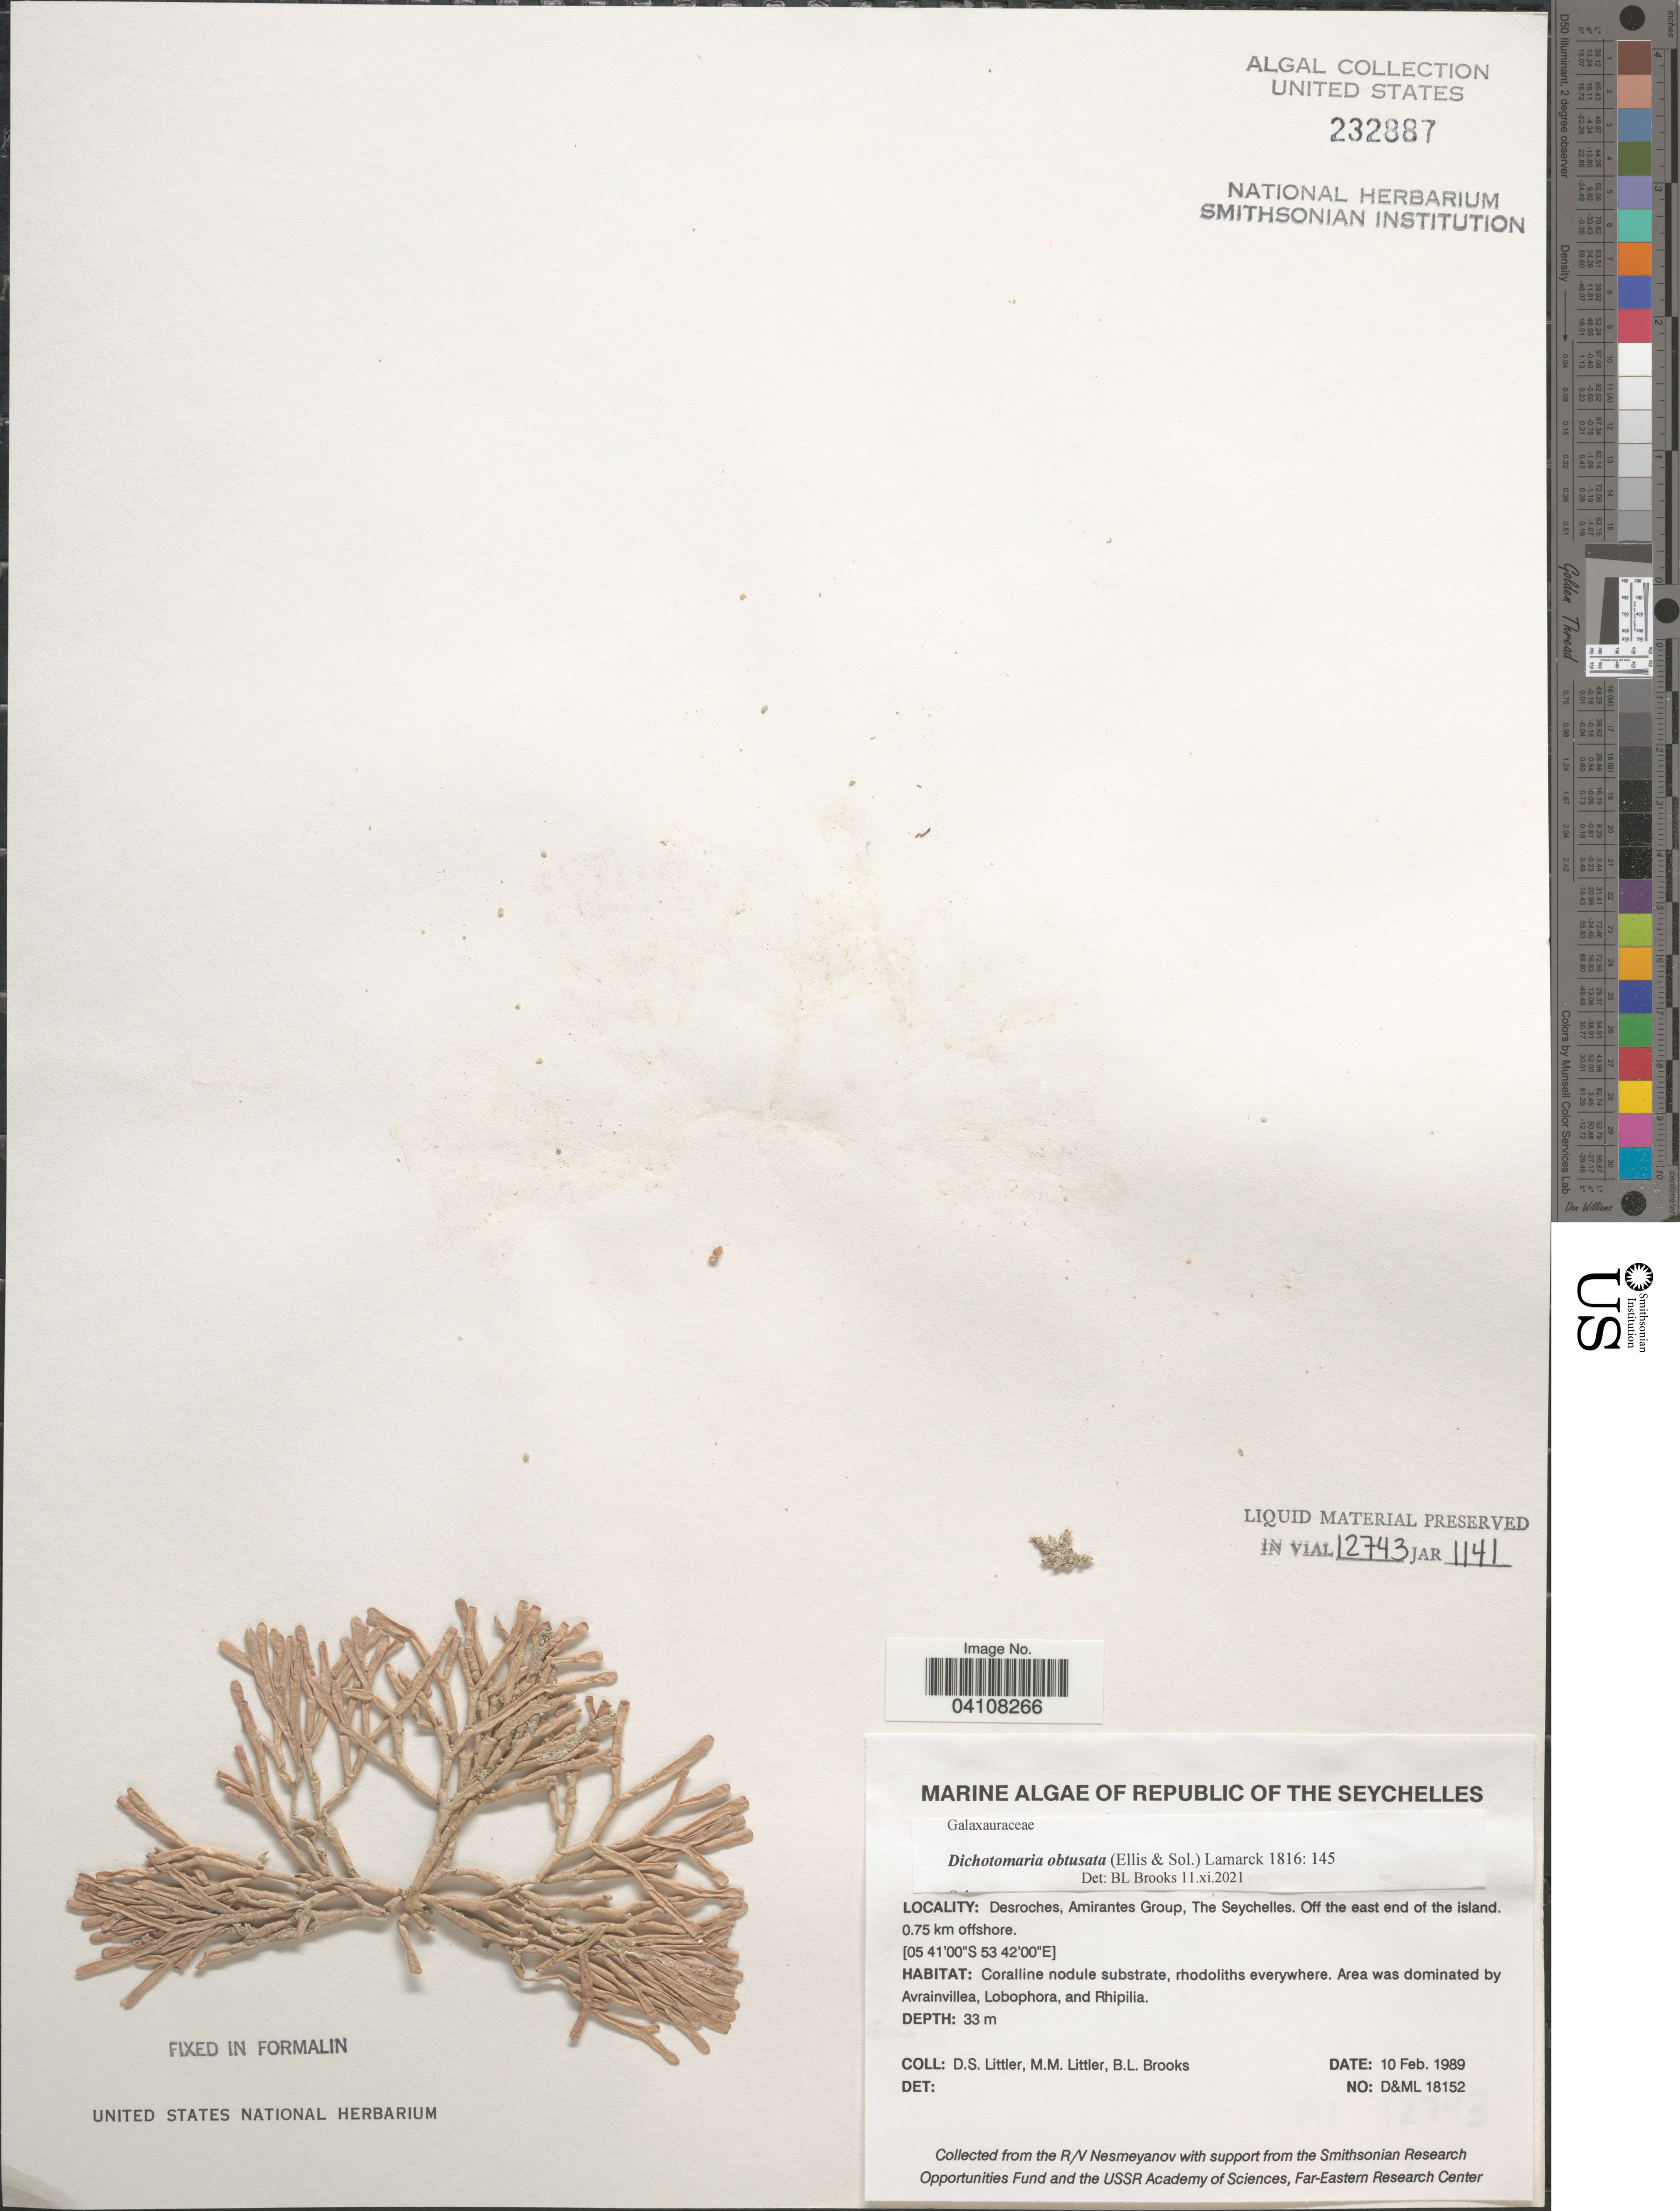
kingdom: Plantae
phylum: Rhodophyta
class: Florideophyceae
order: Nemaliales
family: Galaxauraceae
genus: Dichotomaria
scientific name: Dichotomaria obtusata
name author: (Ellis & Sol.) Lam.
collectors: D. S. Littler & B. Brooks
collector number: D&ML18152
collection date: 1989-02-10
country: Seychelles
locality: Republic of The Seychelles. Desroches, Amirantes Group. Off the east end of the island. 0.75 km offshore.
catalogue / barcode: US 232887